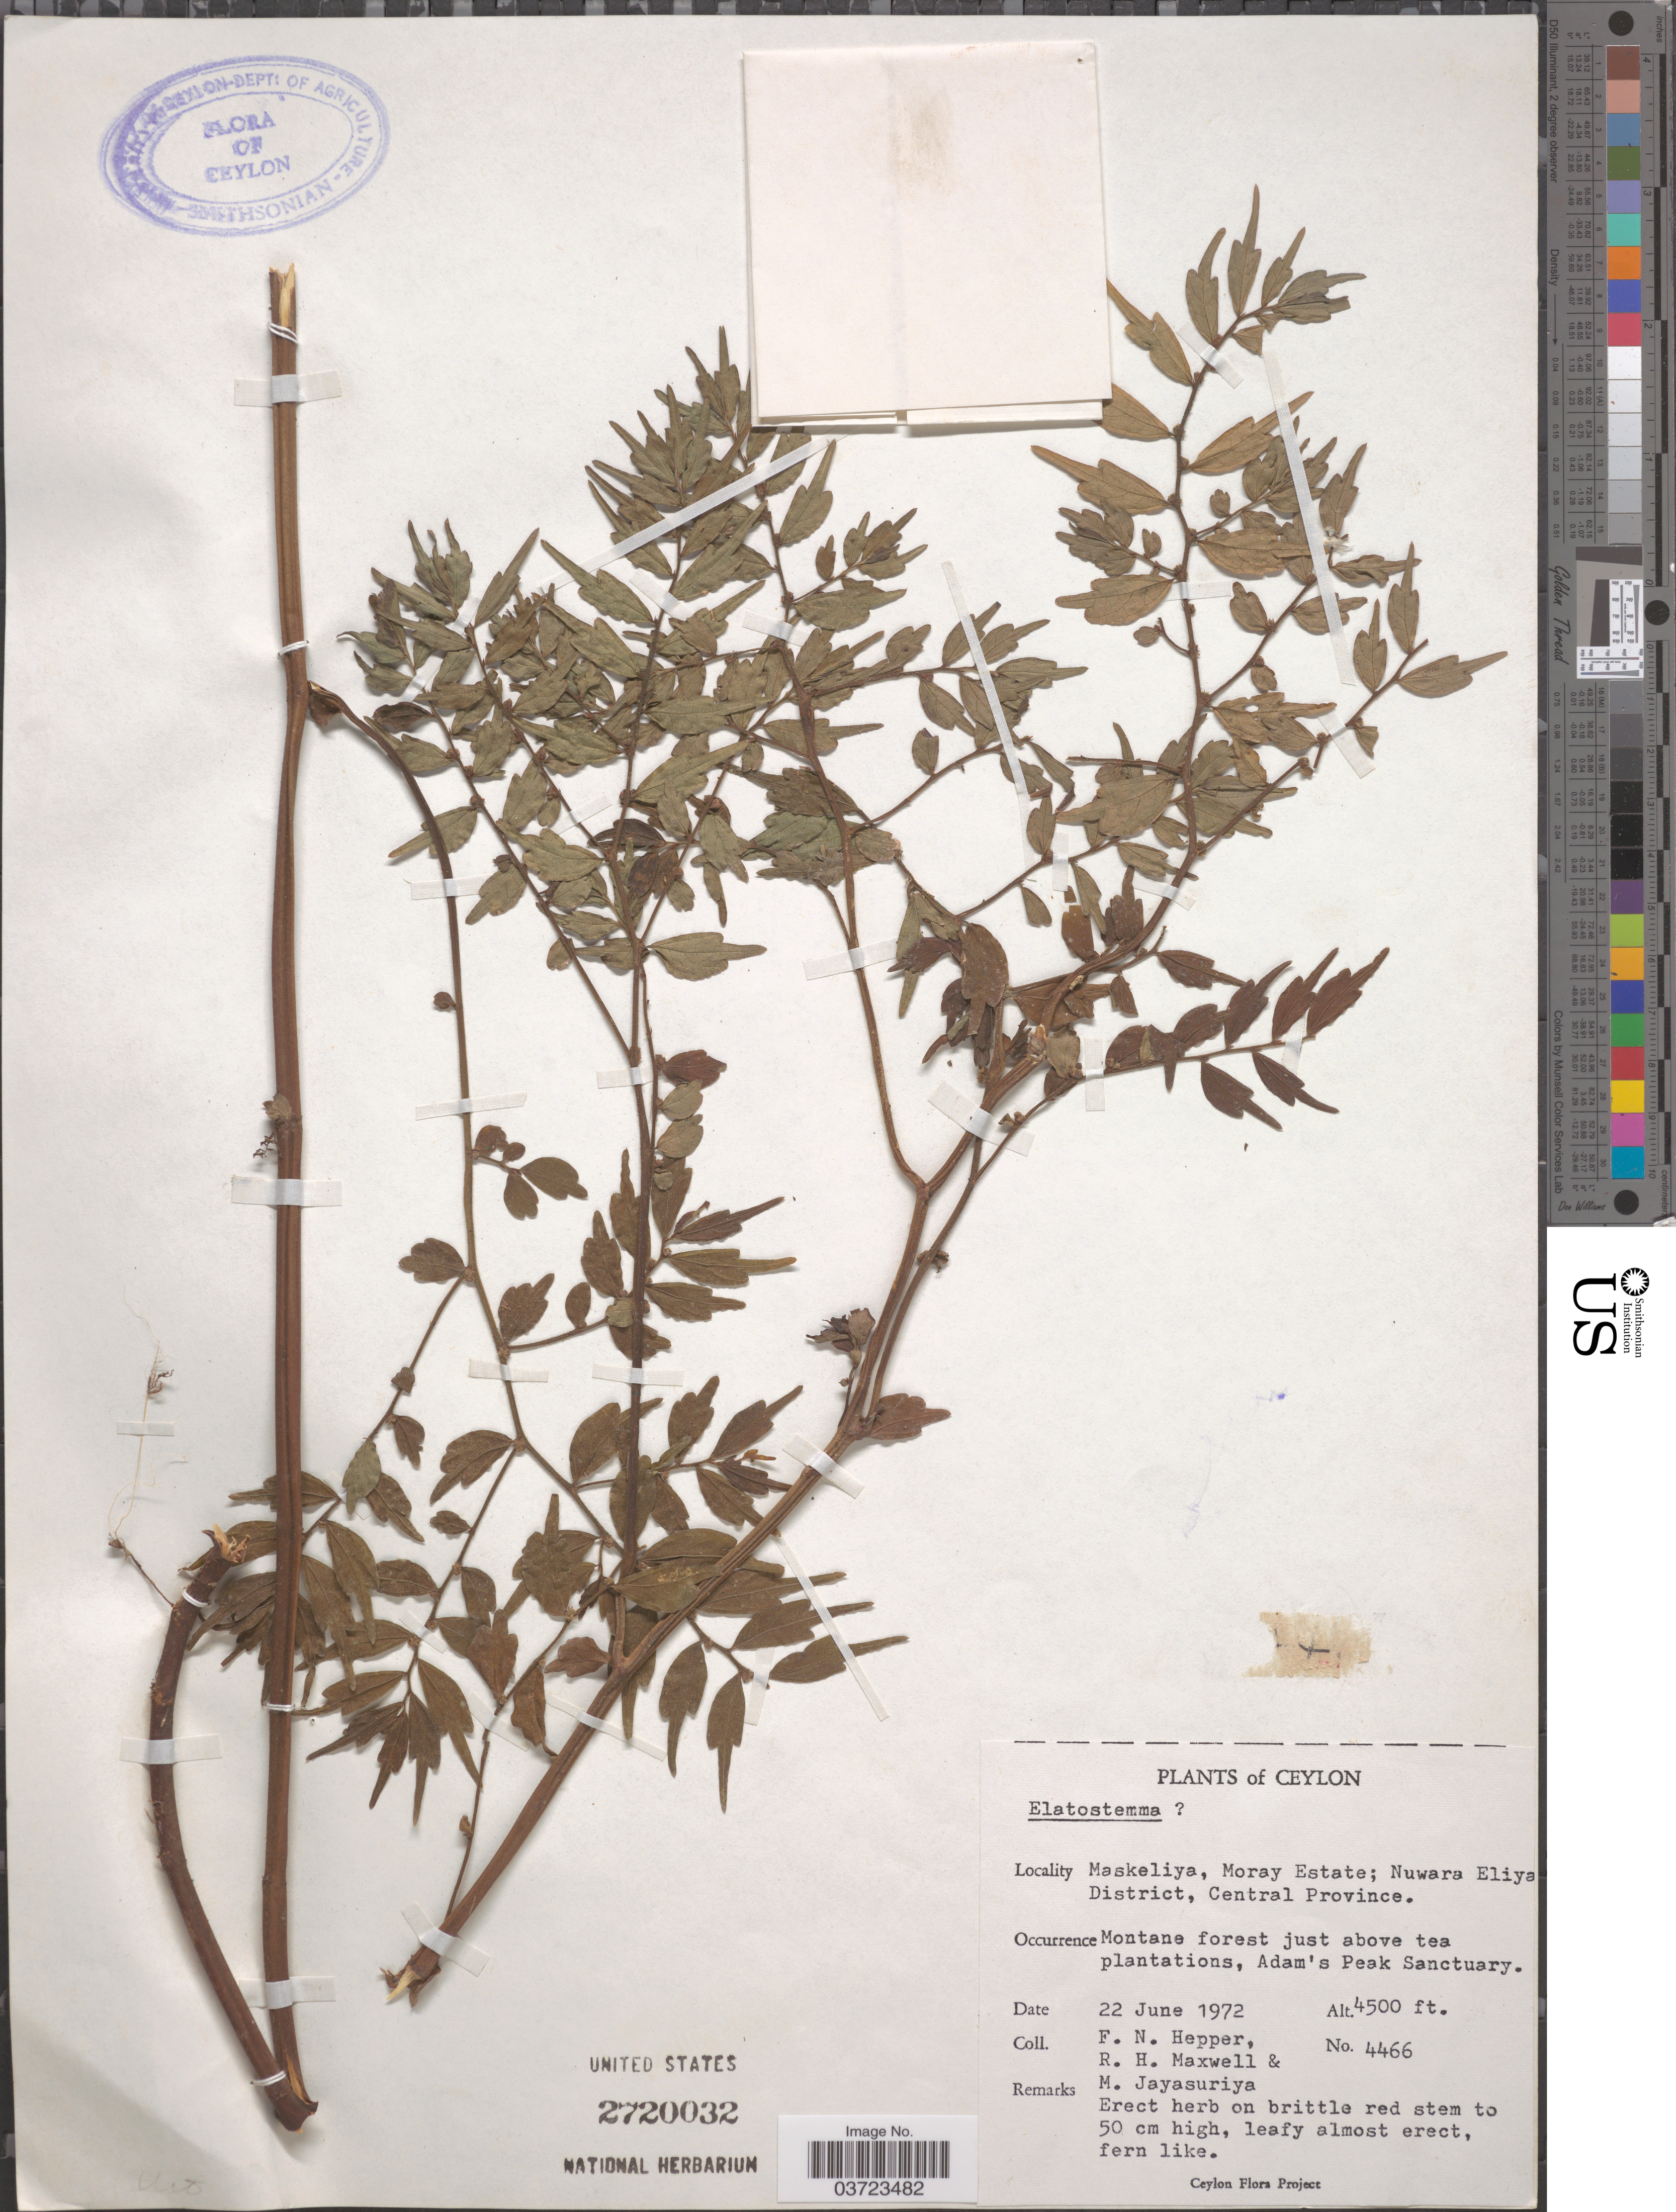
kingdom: Plantae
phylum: Tracheophyta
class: Magnoliopsida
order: Rosales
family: Urticaceae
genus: Elatostema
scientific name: Elatostema sp.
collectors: F. Hepper, R. Maxwell & M. Jayasuriya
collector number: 4466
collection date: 1972-06-22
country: Sri Lanka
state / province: Central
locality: Ceylon. Maskeliya, Moray Estate; Nuwara Eliya District, Central Province. Montane forest just above tea plantations, Adam's Peak Sanctuary.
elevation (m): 1372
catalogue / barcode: US 2720032